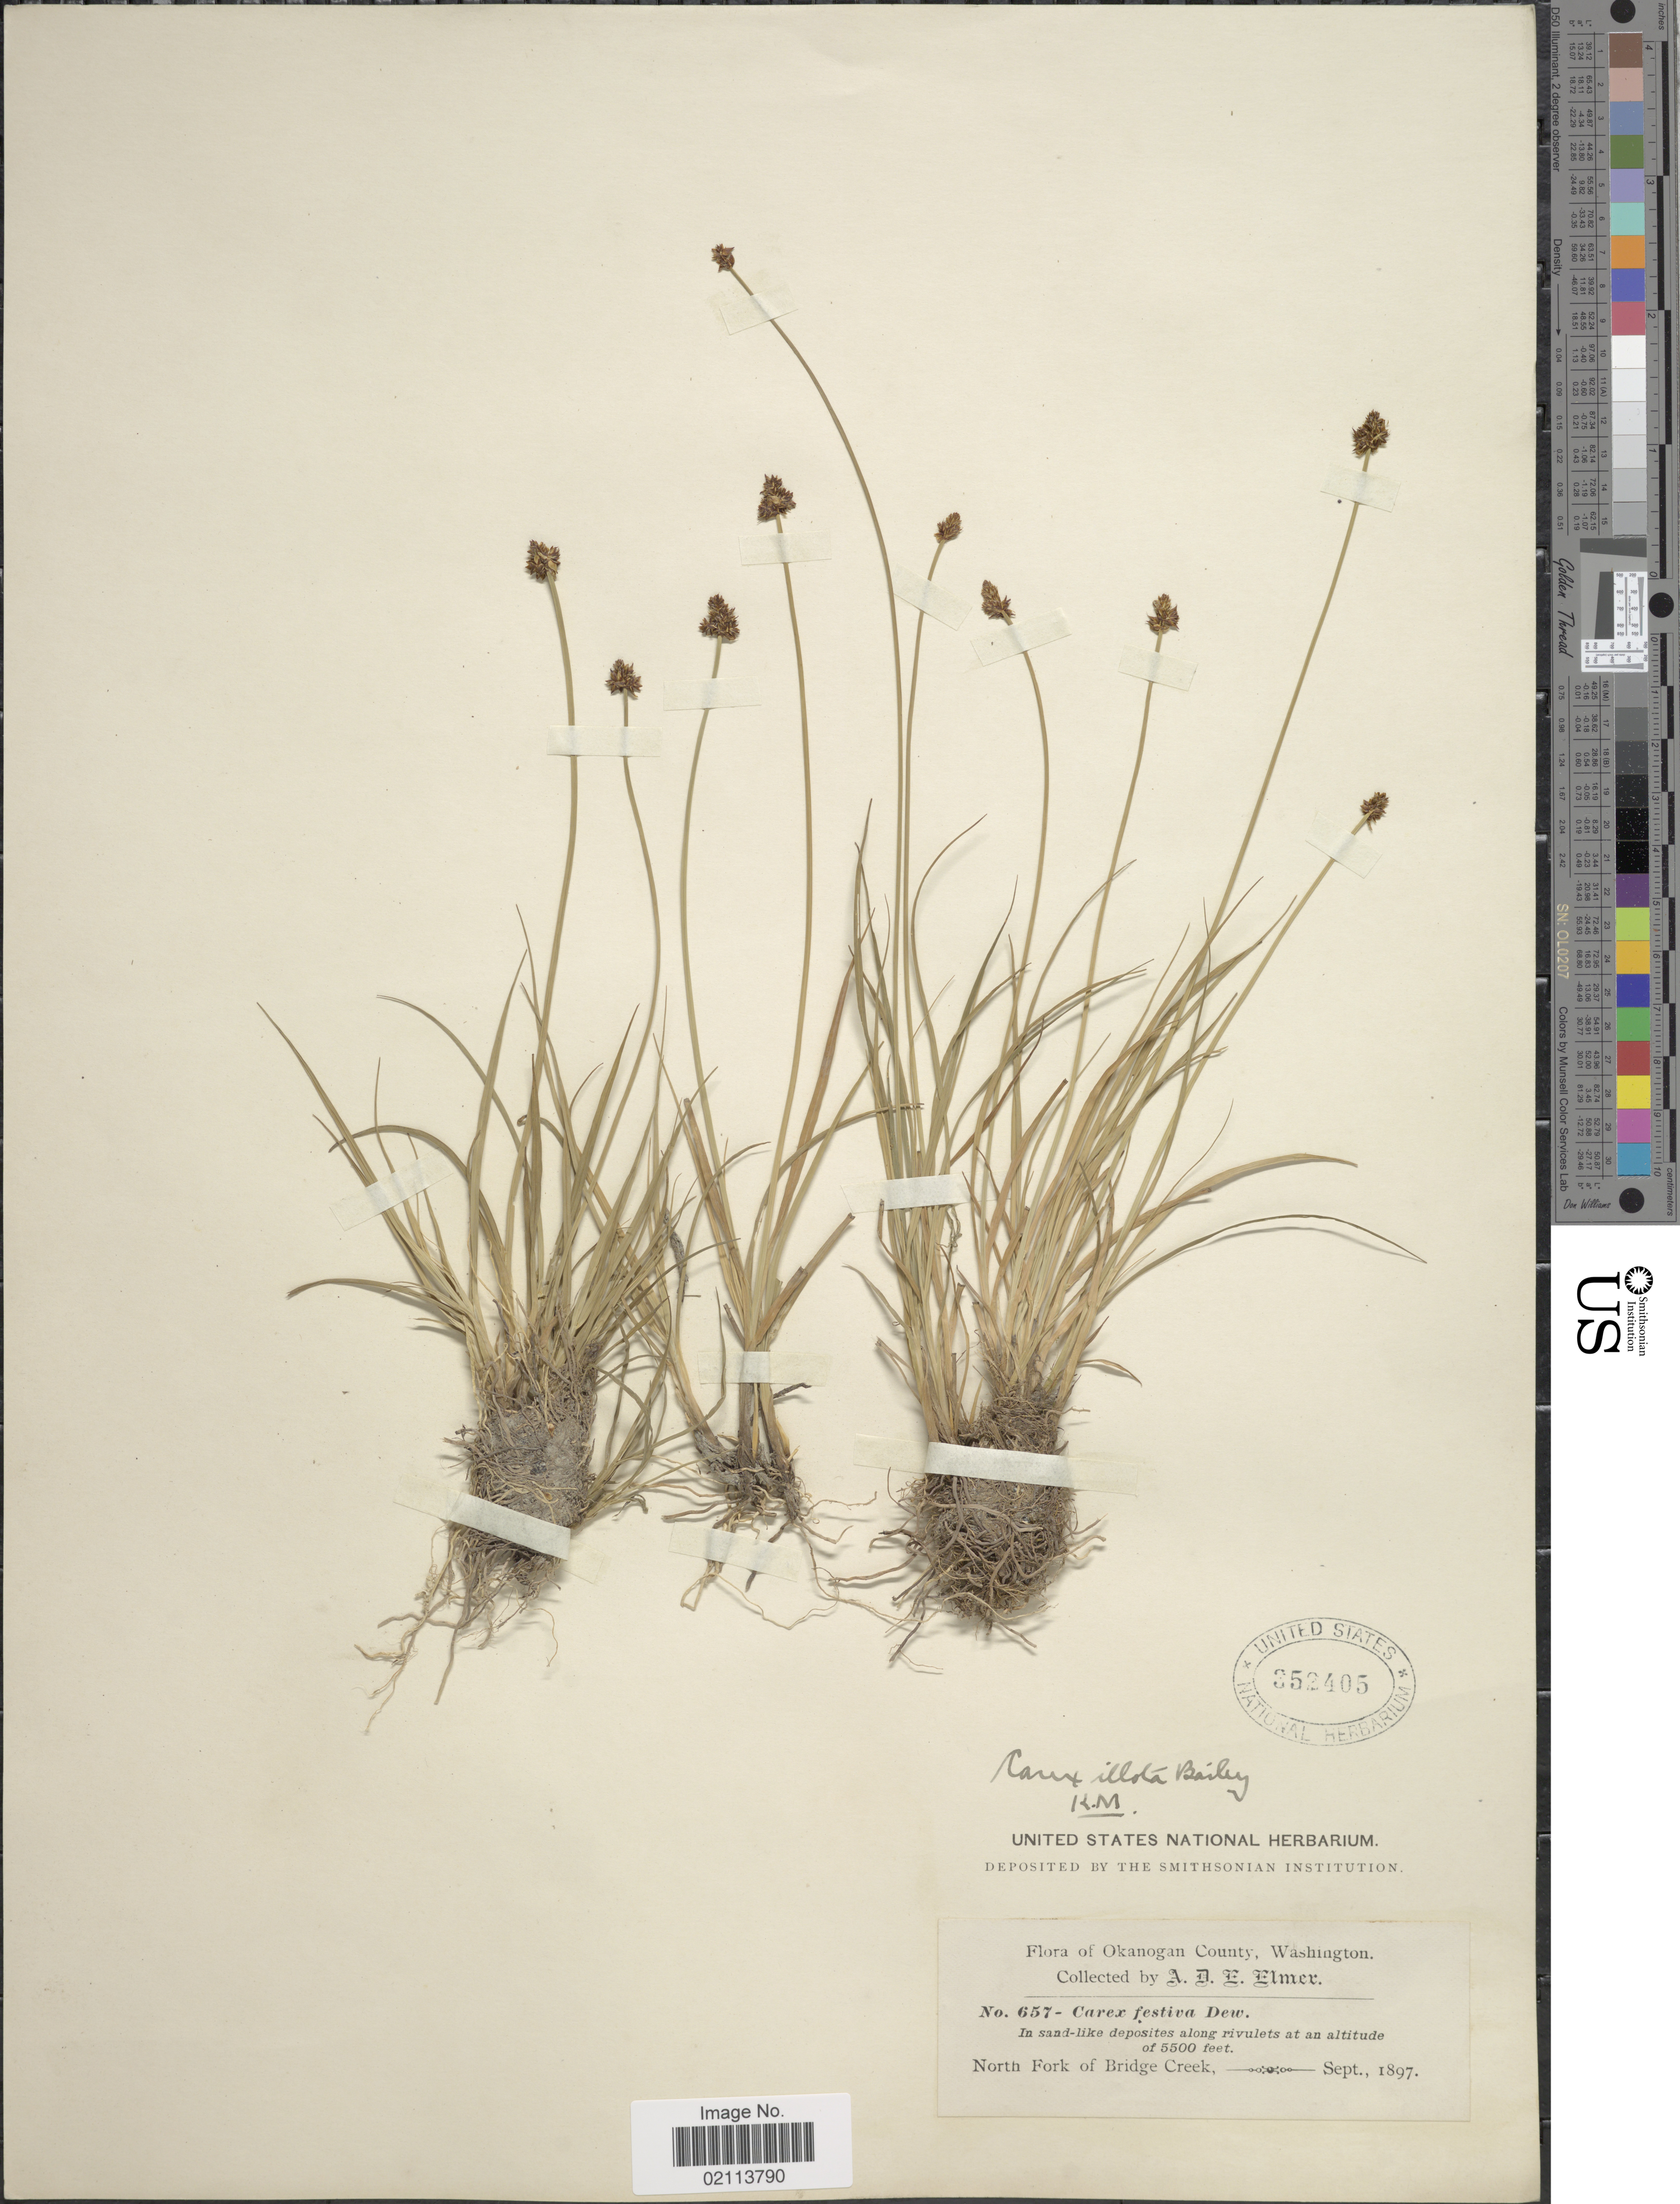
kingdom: Plantae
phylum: Tracheophyta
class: Liliopsida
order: Poales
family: Cyperaceae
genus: Carex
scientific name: Carex illota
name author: L.H. Bailey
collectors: A. D. E. Elmer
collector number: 657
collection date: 1897-09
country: United States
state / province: Washington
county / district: Okanogan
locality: Okanogan County, Washington, North Fork of Bridge Creek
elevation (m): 1676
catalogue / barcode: US 352405